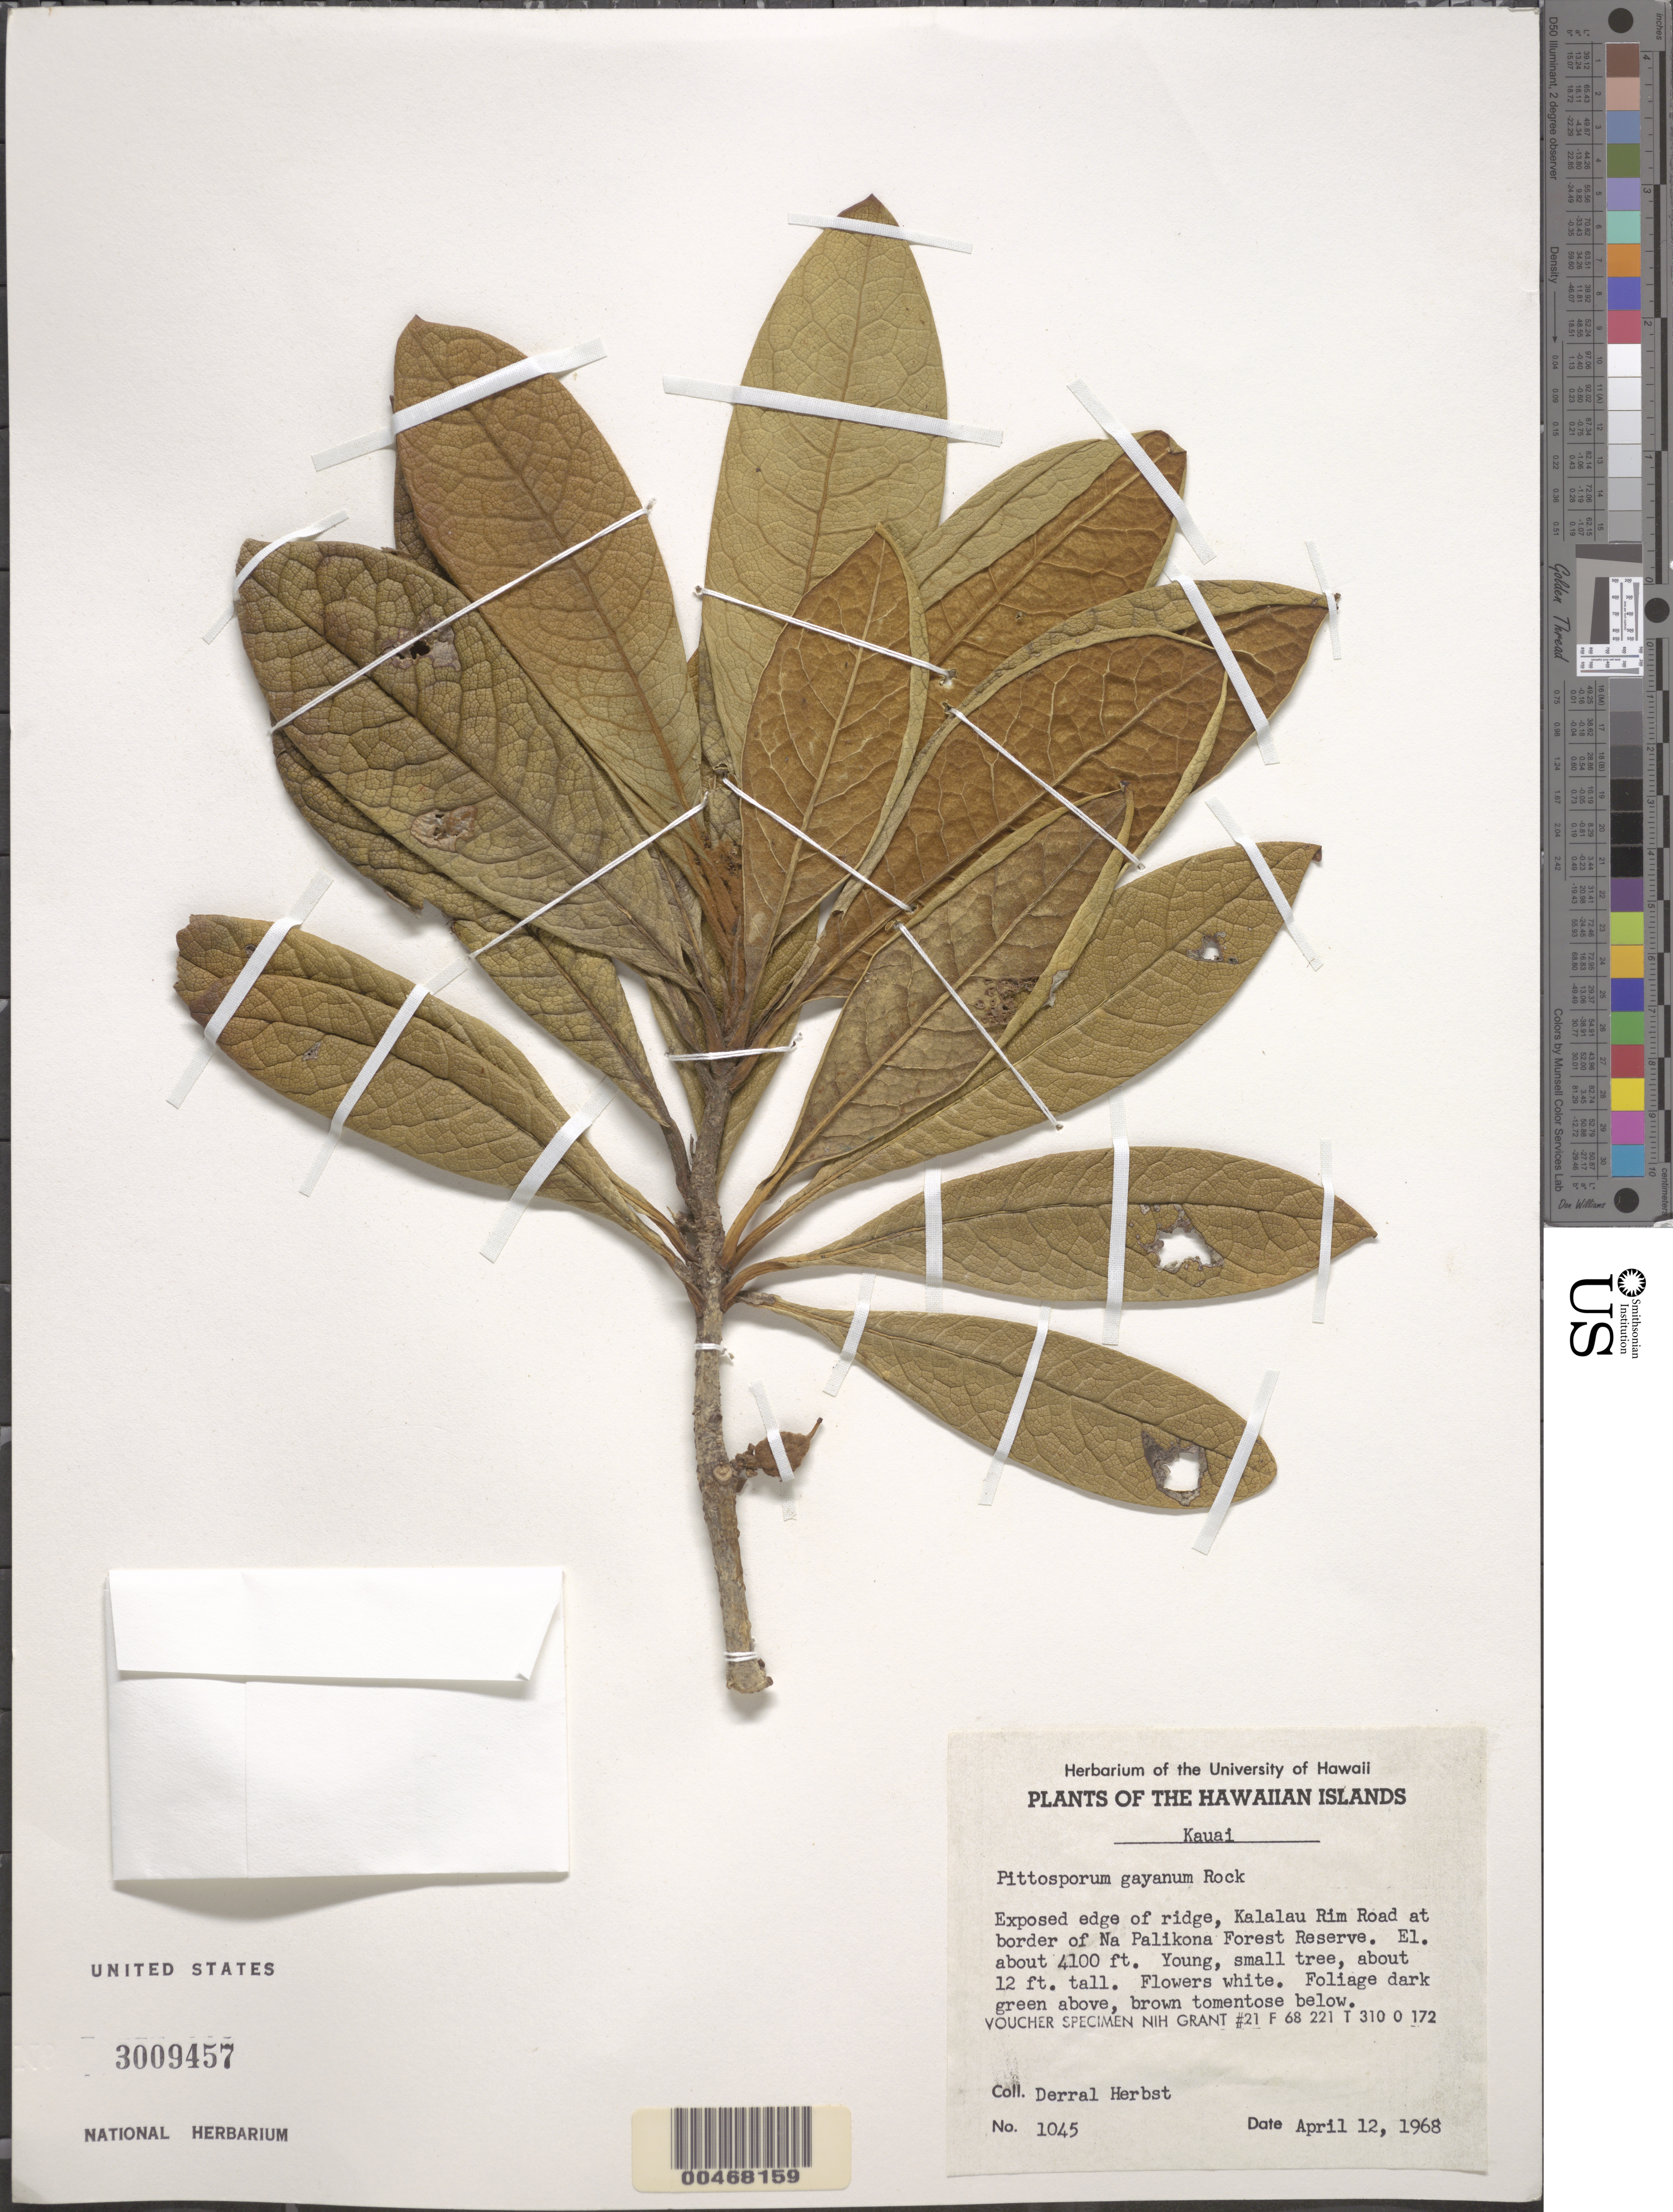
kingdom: Plantae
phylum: Tracheophyta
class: Magnoliopsida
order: Apiales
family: Pittosporaceae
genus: Pittosporum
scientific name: Pittosporum gayanum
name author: Rock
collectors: D. R. Herbst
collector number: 1045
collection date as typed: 12 Apr 1968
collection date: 1968-04-12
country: United States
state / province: Hawaii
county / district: Kauai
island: Kaua'i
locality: Exposed edge of ridge, Kalalau Rim Road at border of Na Pali-Kona Forest Reserve.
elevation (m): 1250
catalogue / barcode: US 3009457